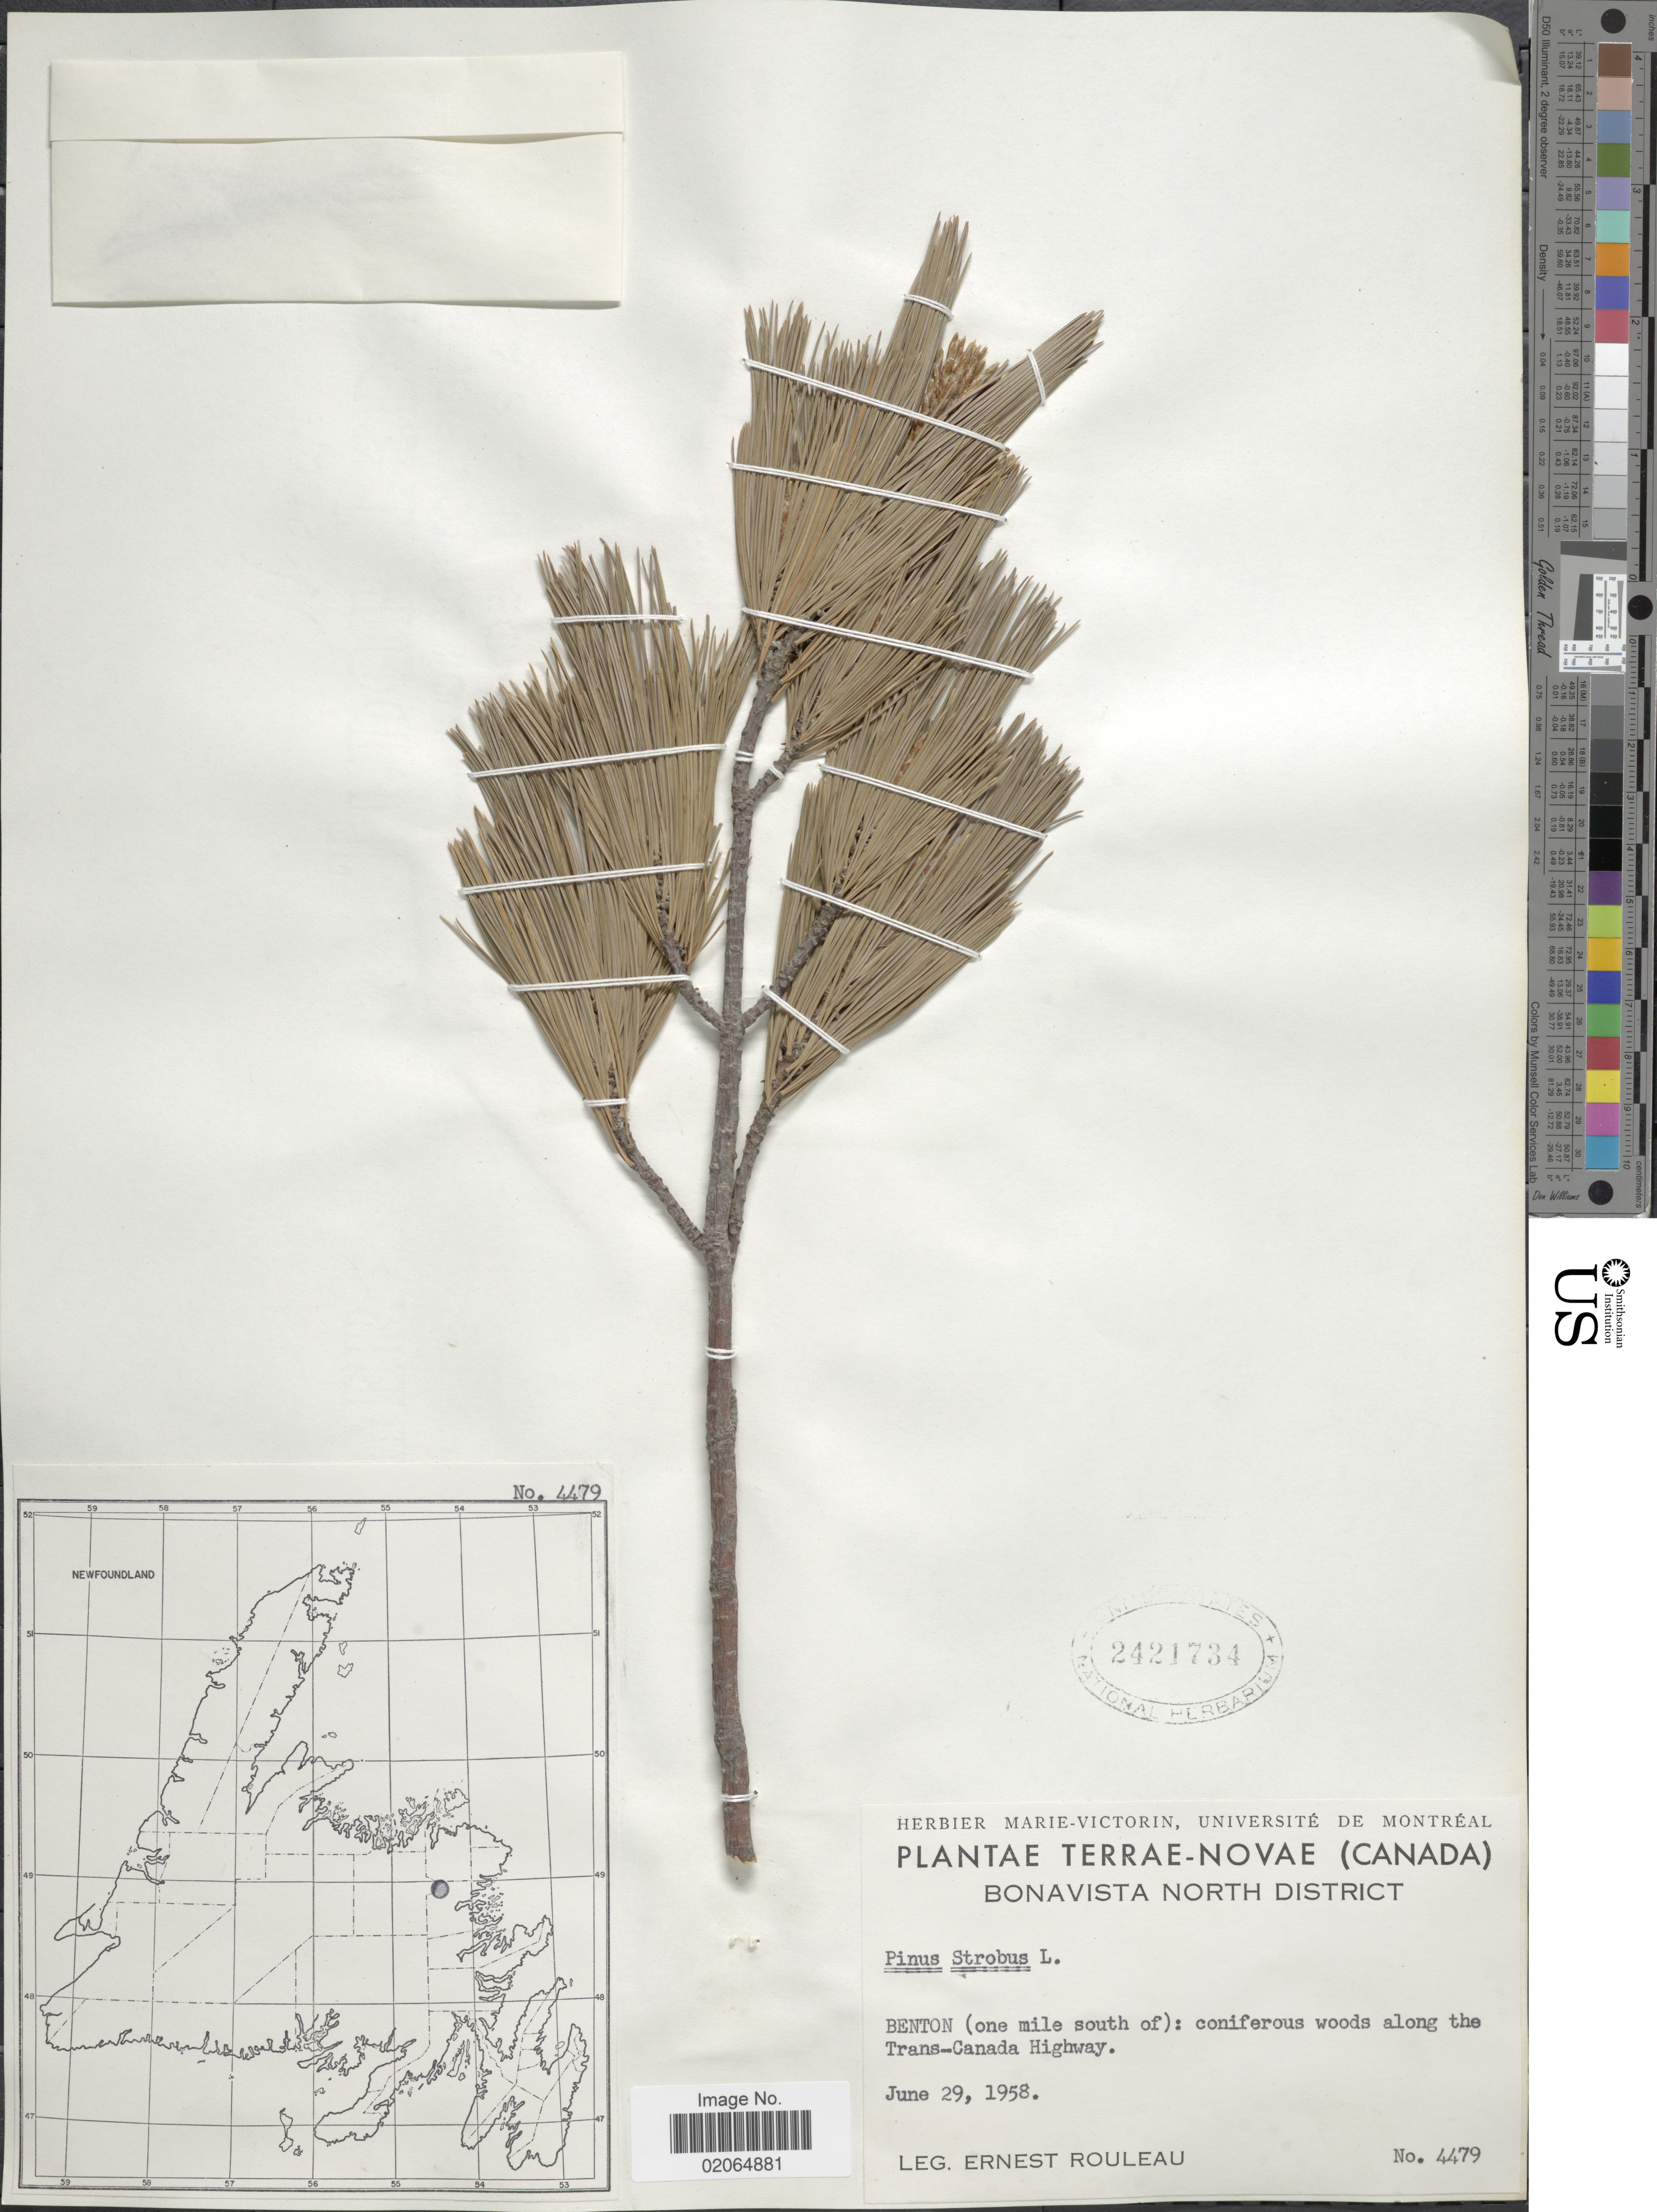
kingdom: Plantae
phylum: Tracheophyta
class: Pinopsida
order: Pinales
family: Pinaceae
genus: Pinus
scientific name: Pinus strobus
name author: L.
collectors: E. Rouleau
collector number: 4479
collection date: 1958-06-29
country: Canada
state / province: Newfoundland and Labrador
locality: Terrae-Novae, Bonavista North District, Benton (one mile south of), along the Trans-Canada Highway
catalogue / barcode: US 2421734